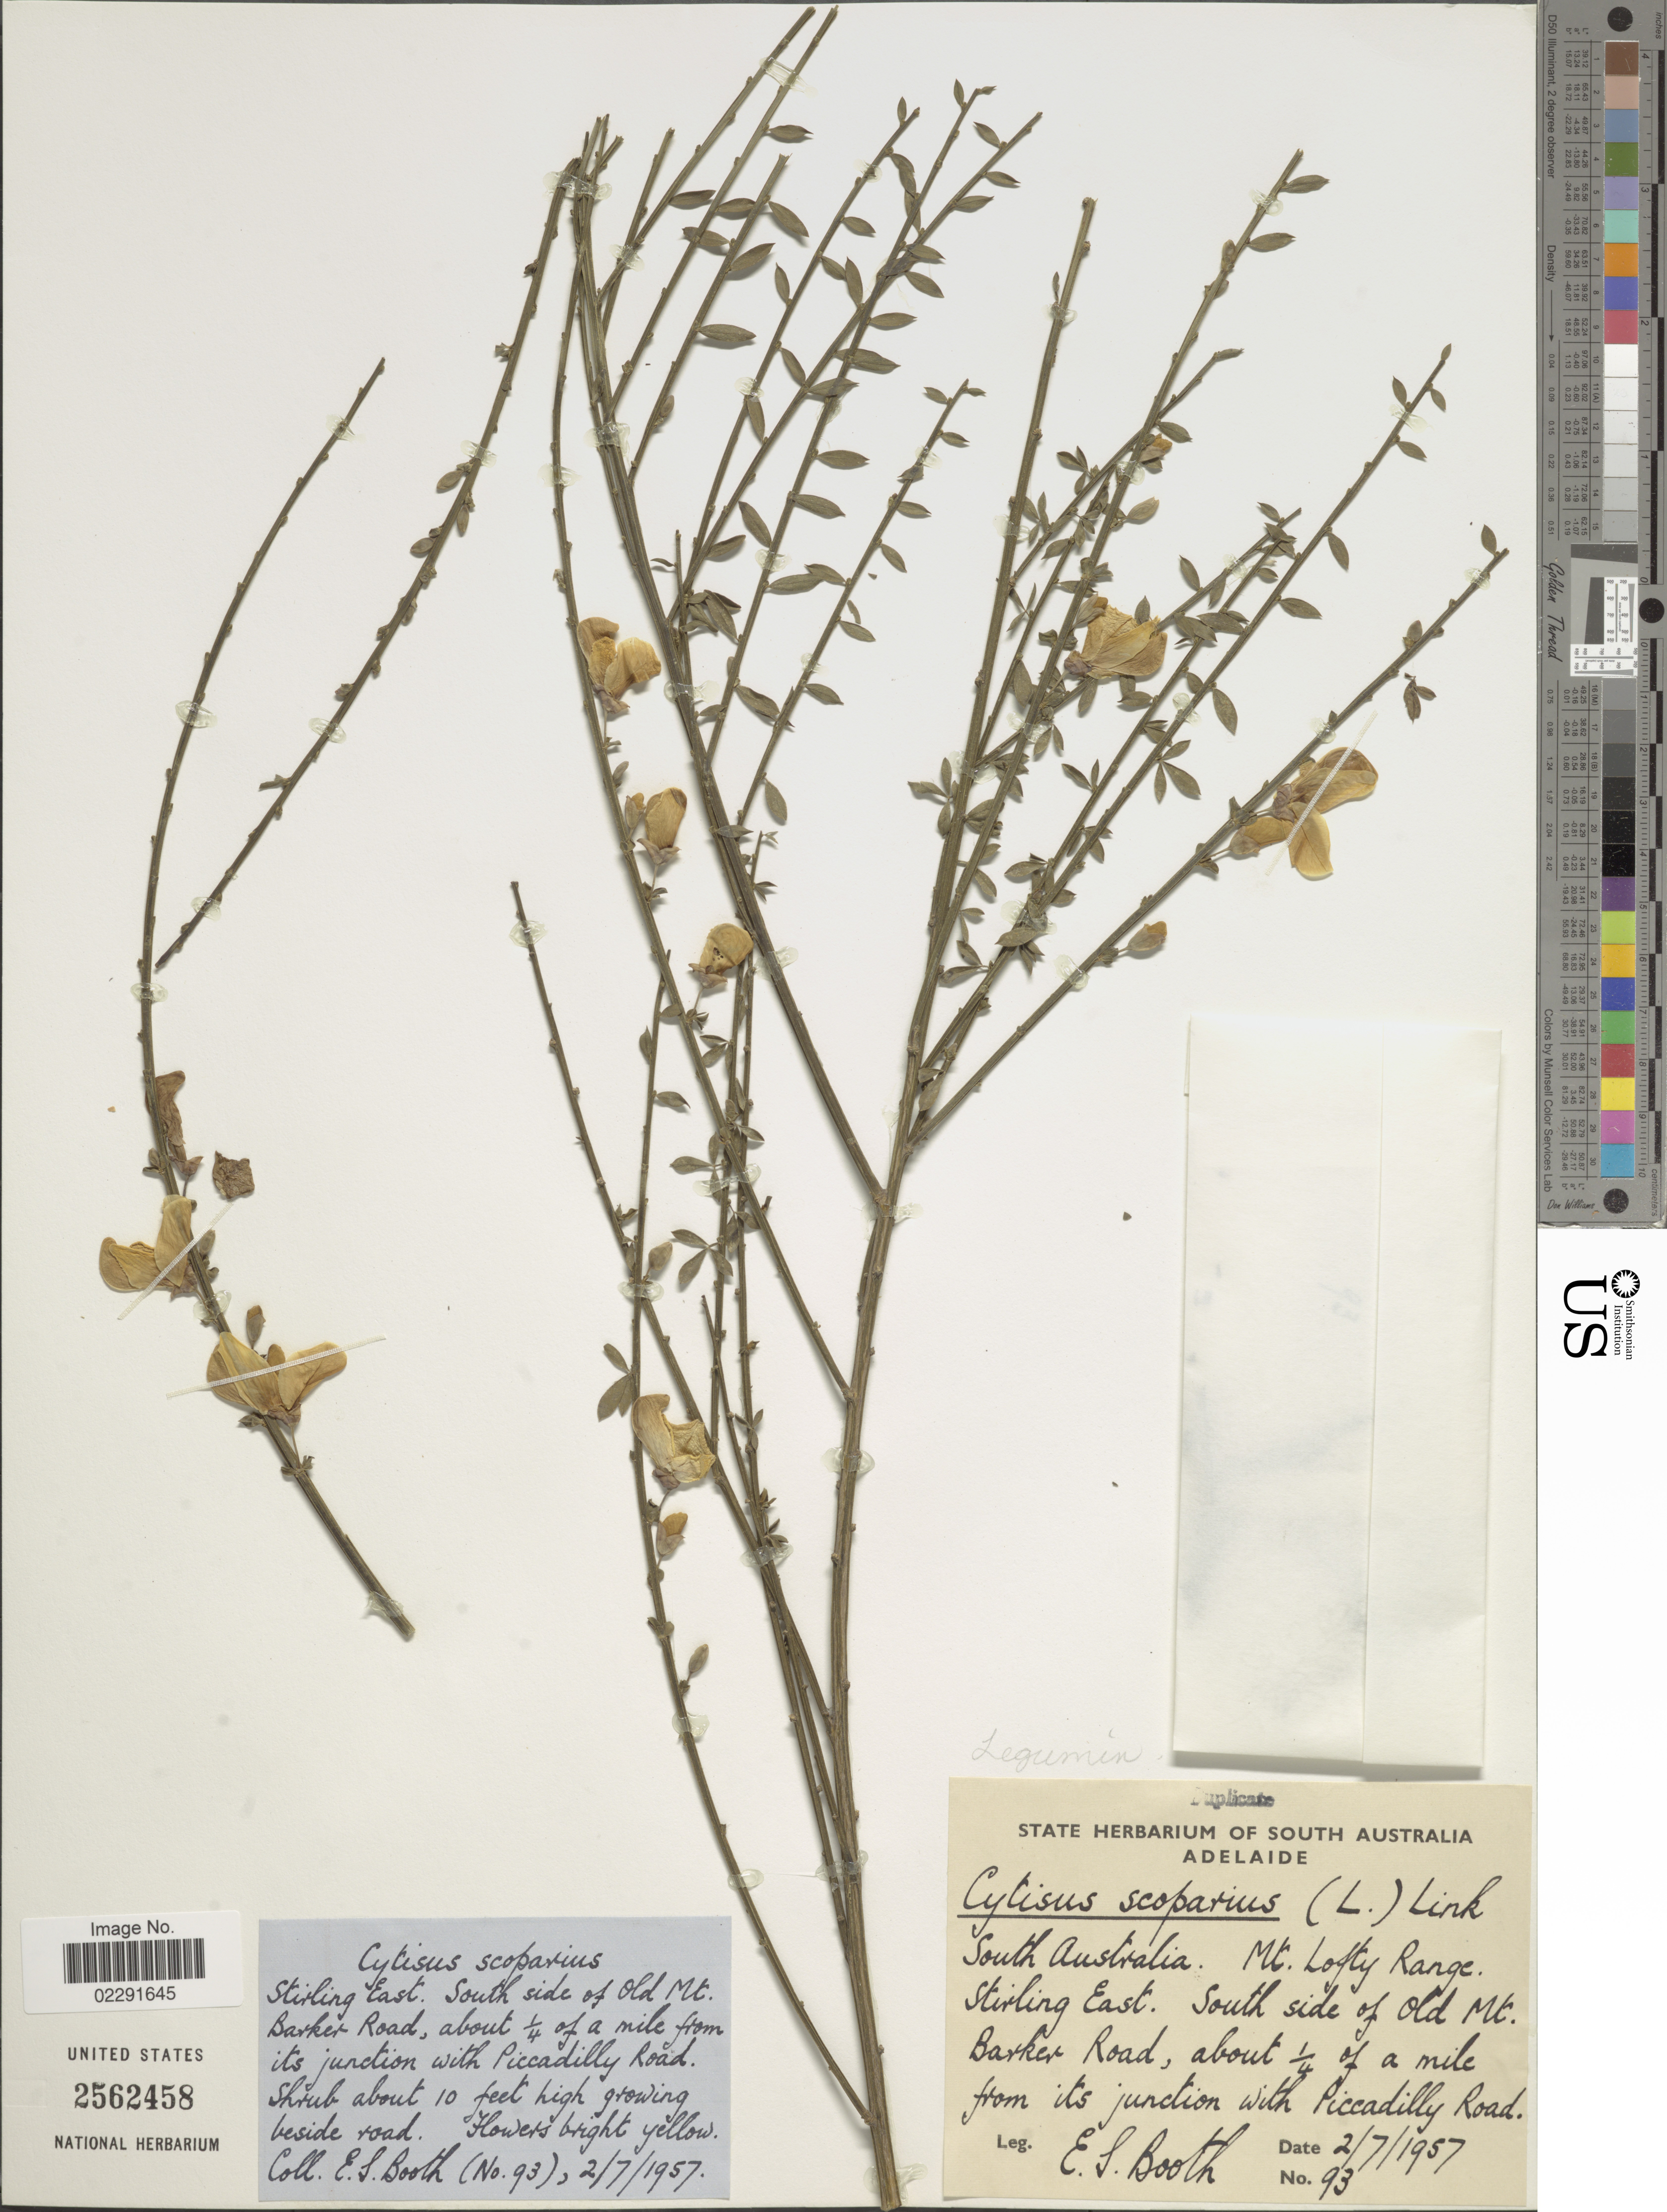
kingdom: Plantae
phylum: Tracheophyta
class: Magnoliopsida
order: Fabales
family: Fabaceae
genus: Cytisus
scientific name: Cytisus scoparius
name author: (L.) Link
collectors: E. Booth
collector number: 93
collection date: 1957-07-02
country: Australia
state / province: South Australia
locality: Mt. Lofty Range, Stirling East, south side of Old Mt., Barker Road, about 1/4 of a mile from its junction with Piccadilly Road.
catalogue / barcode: US 2562458